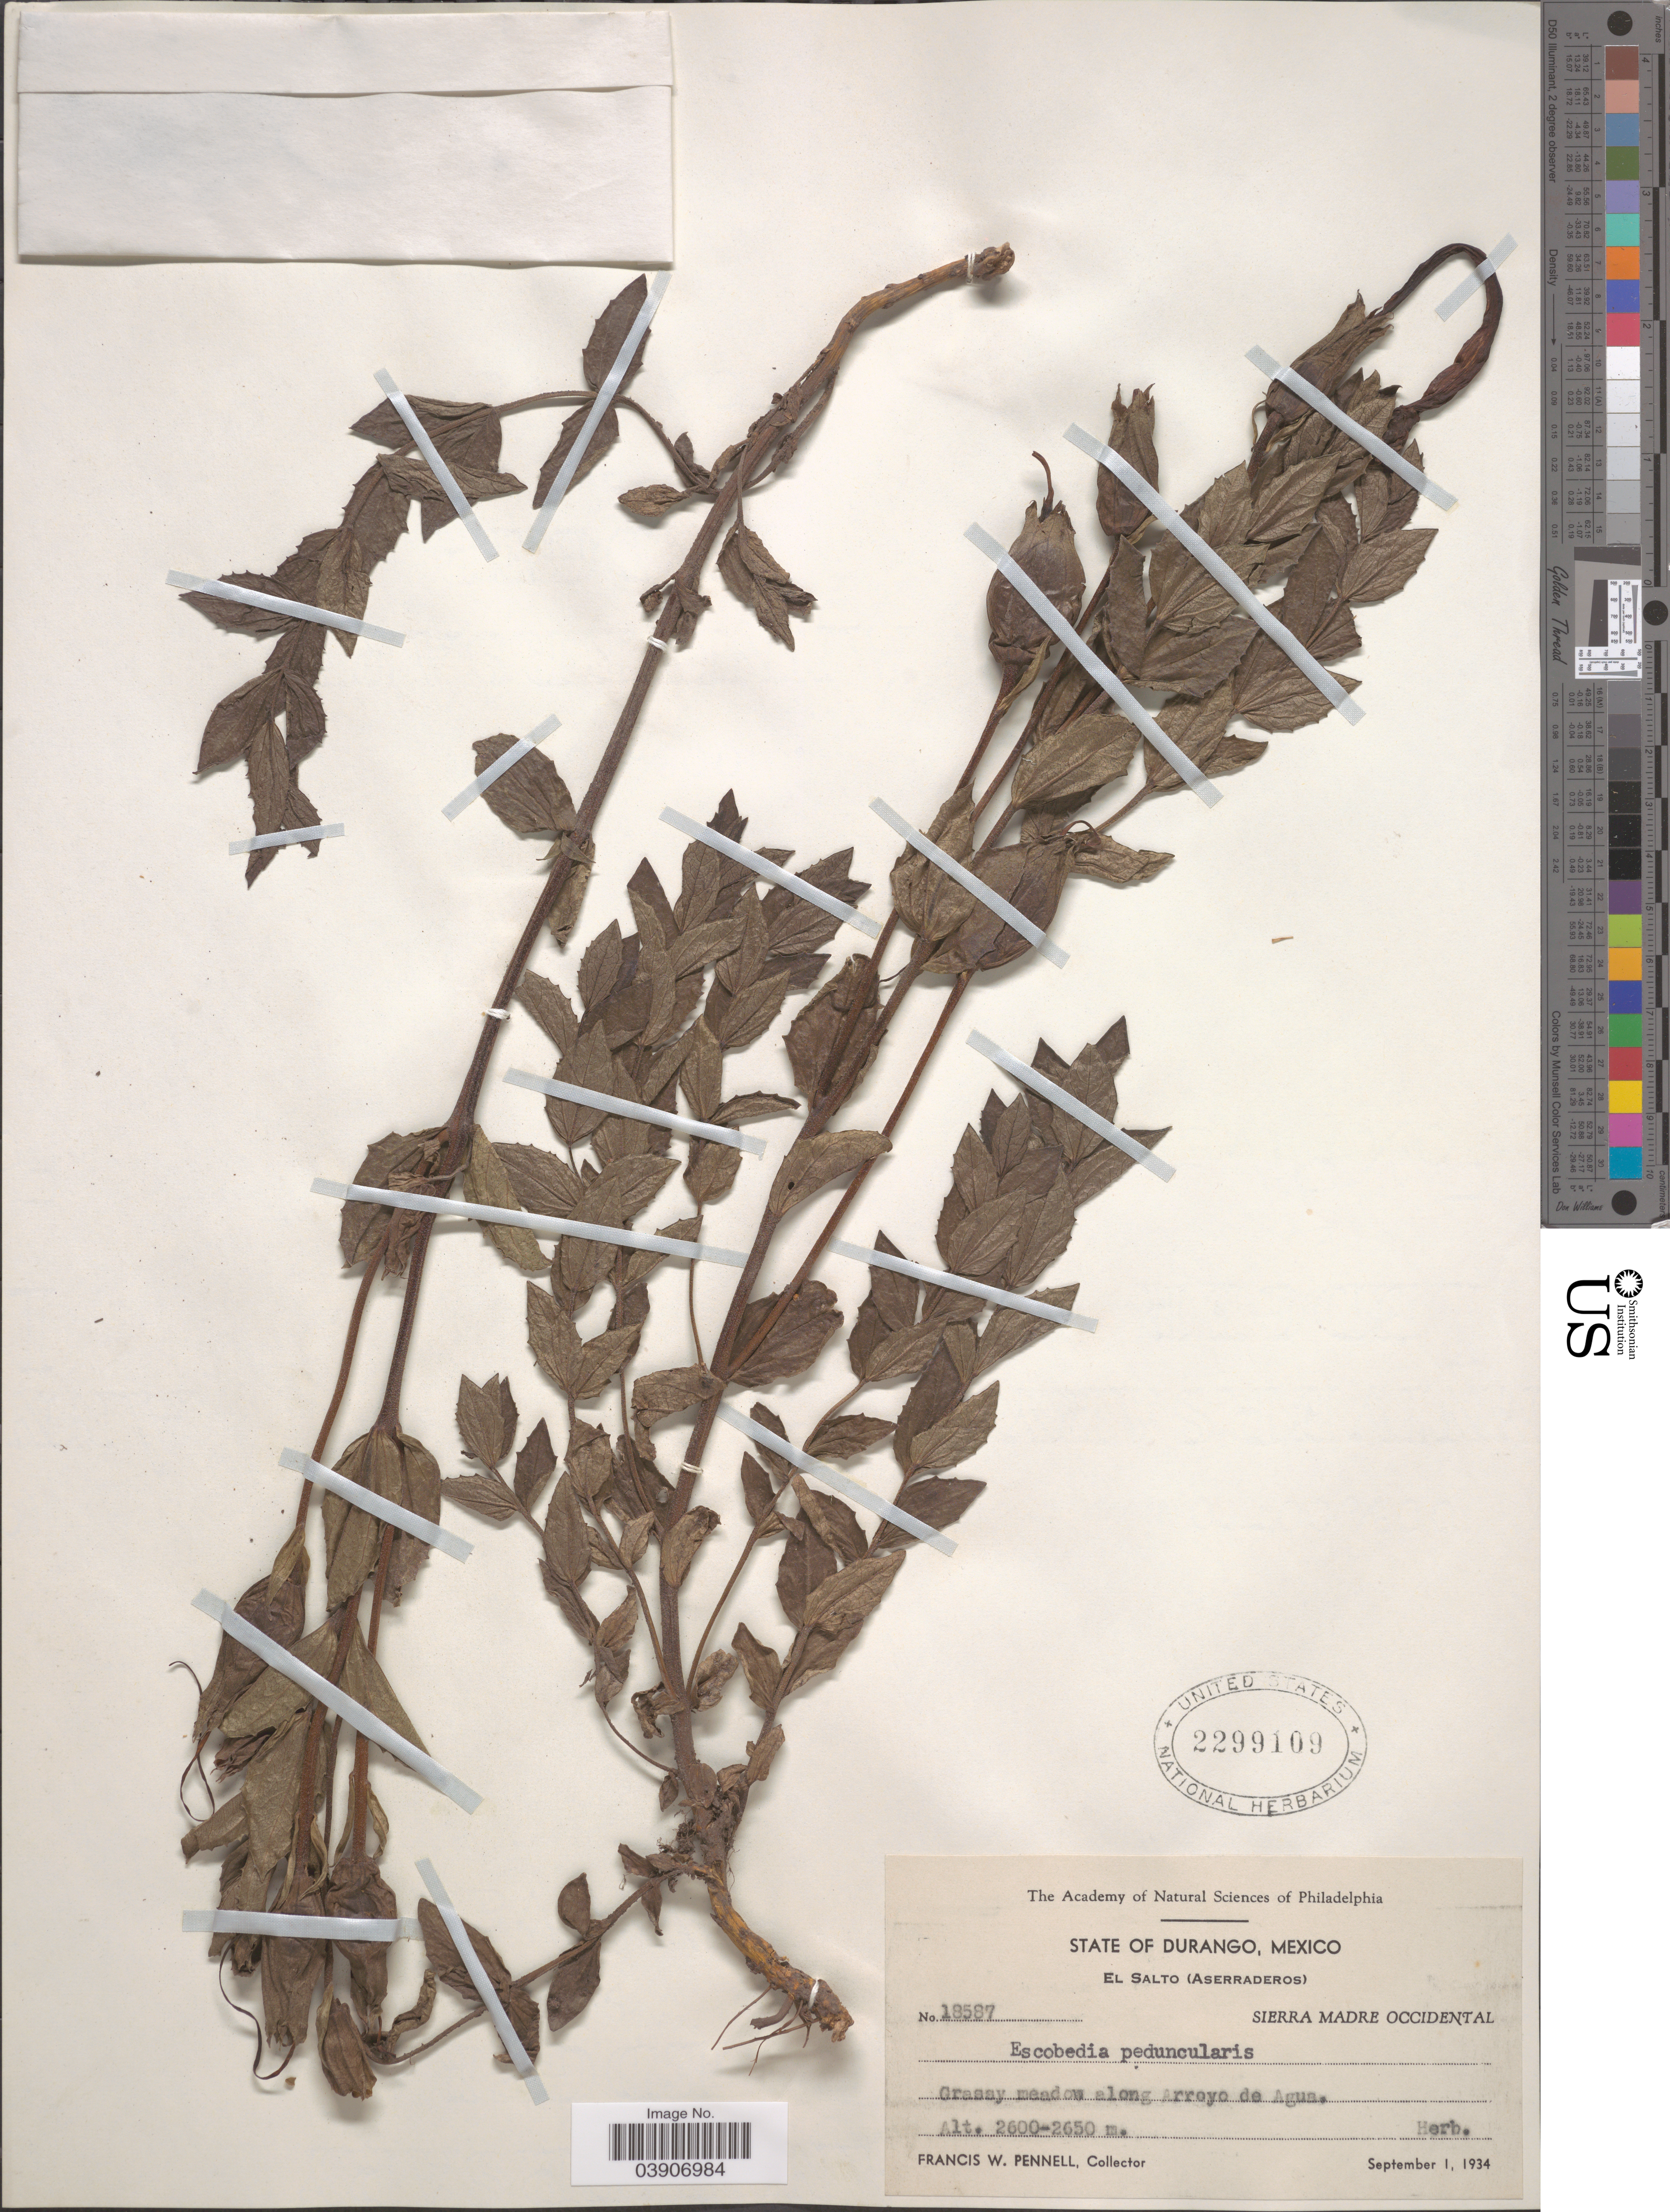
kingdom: Plantae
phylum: Tracheophyta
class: Magnoliopsida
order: Lamiales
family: Orobanchaceae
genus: Escobedia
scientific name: Escobedia peduncularis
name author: Pennell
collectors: F. W. Pennell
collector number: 18587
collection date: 1934-09-01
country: Mexico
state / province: Durango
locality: El Salto (Aserraderos) Sierra Madre Occidental. Grassy meadow along Arroyo de Agua.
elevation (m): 2600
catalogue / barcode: US 2299109